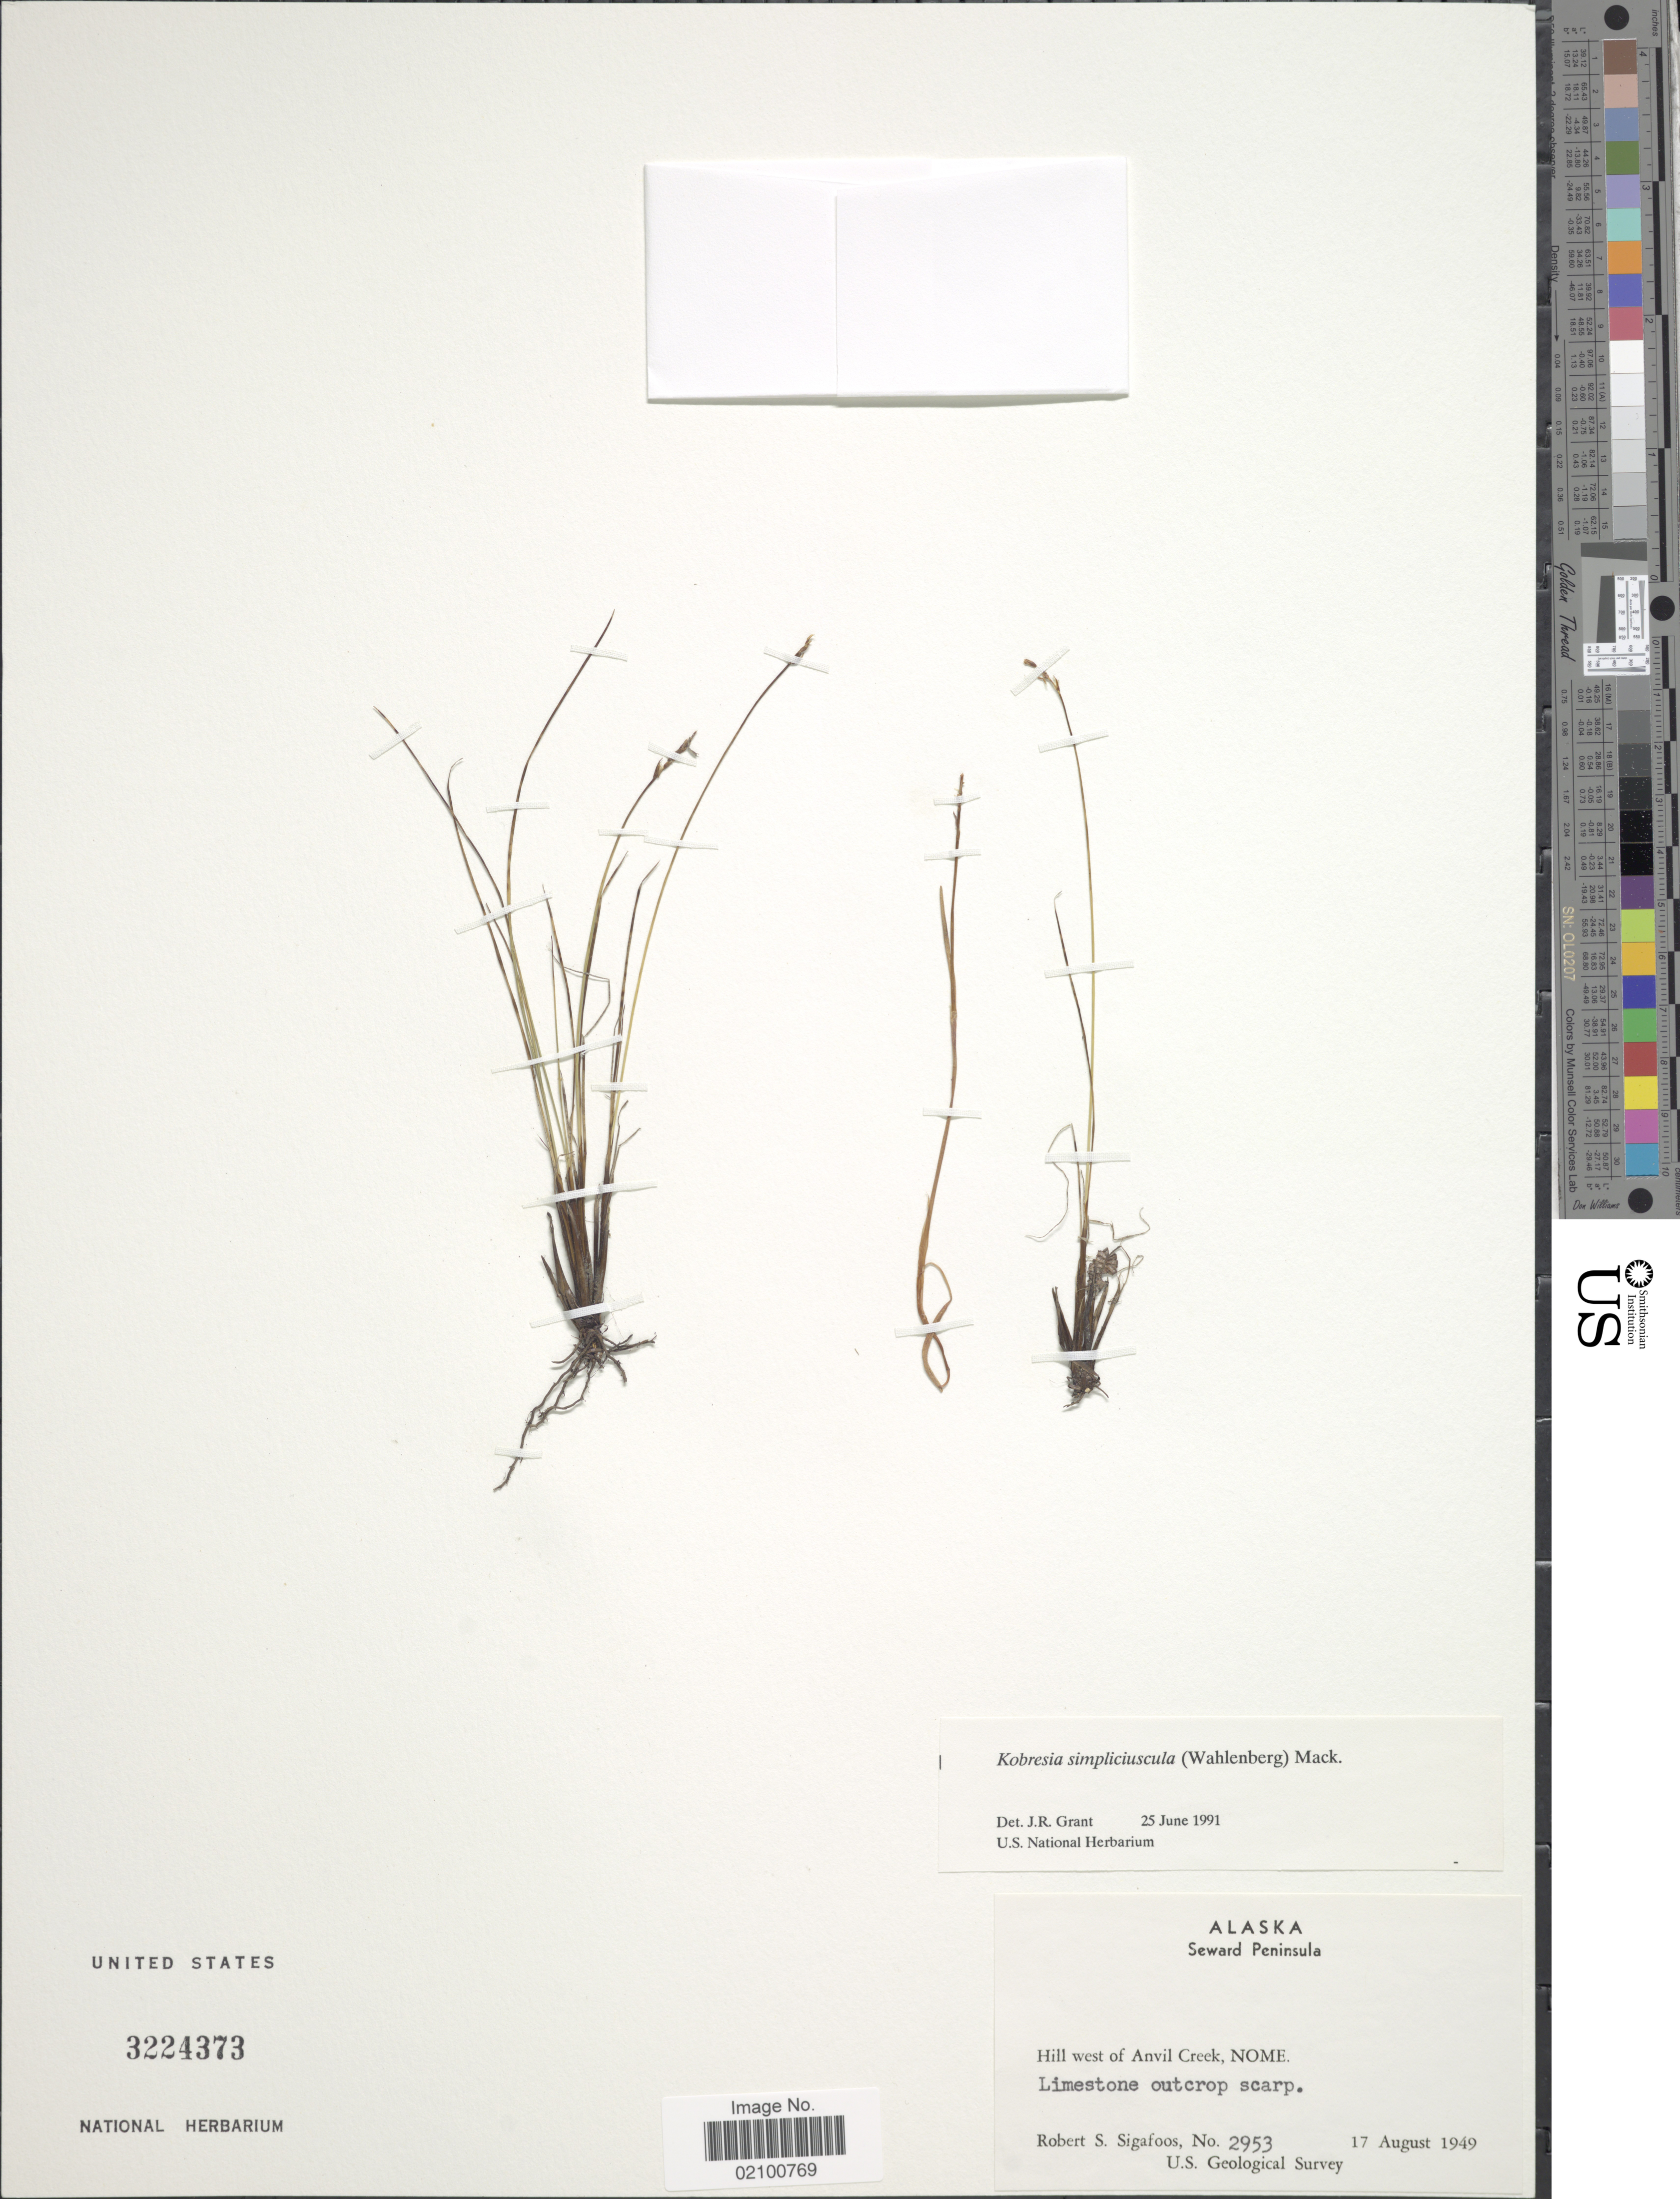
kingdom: Plantae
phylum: Tracheophyta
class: Liliopsida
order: Poales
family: Cyperaceae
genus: Carex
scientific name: Carex simpliciuscula subsp. simpliciuscula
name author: Wahlenb.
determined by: Strong, M. T., (US), Smithsonian Institution - National Museum of Natural History (UNITED STATES)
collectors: R. Sigafoos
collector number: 2953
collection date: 1949-08-17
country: United States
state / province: Alaska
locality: Seward Peninsula, hill west of Anvil Creek, Nome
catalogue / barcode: US 3224373